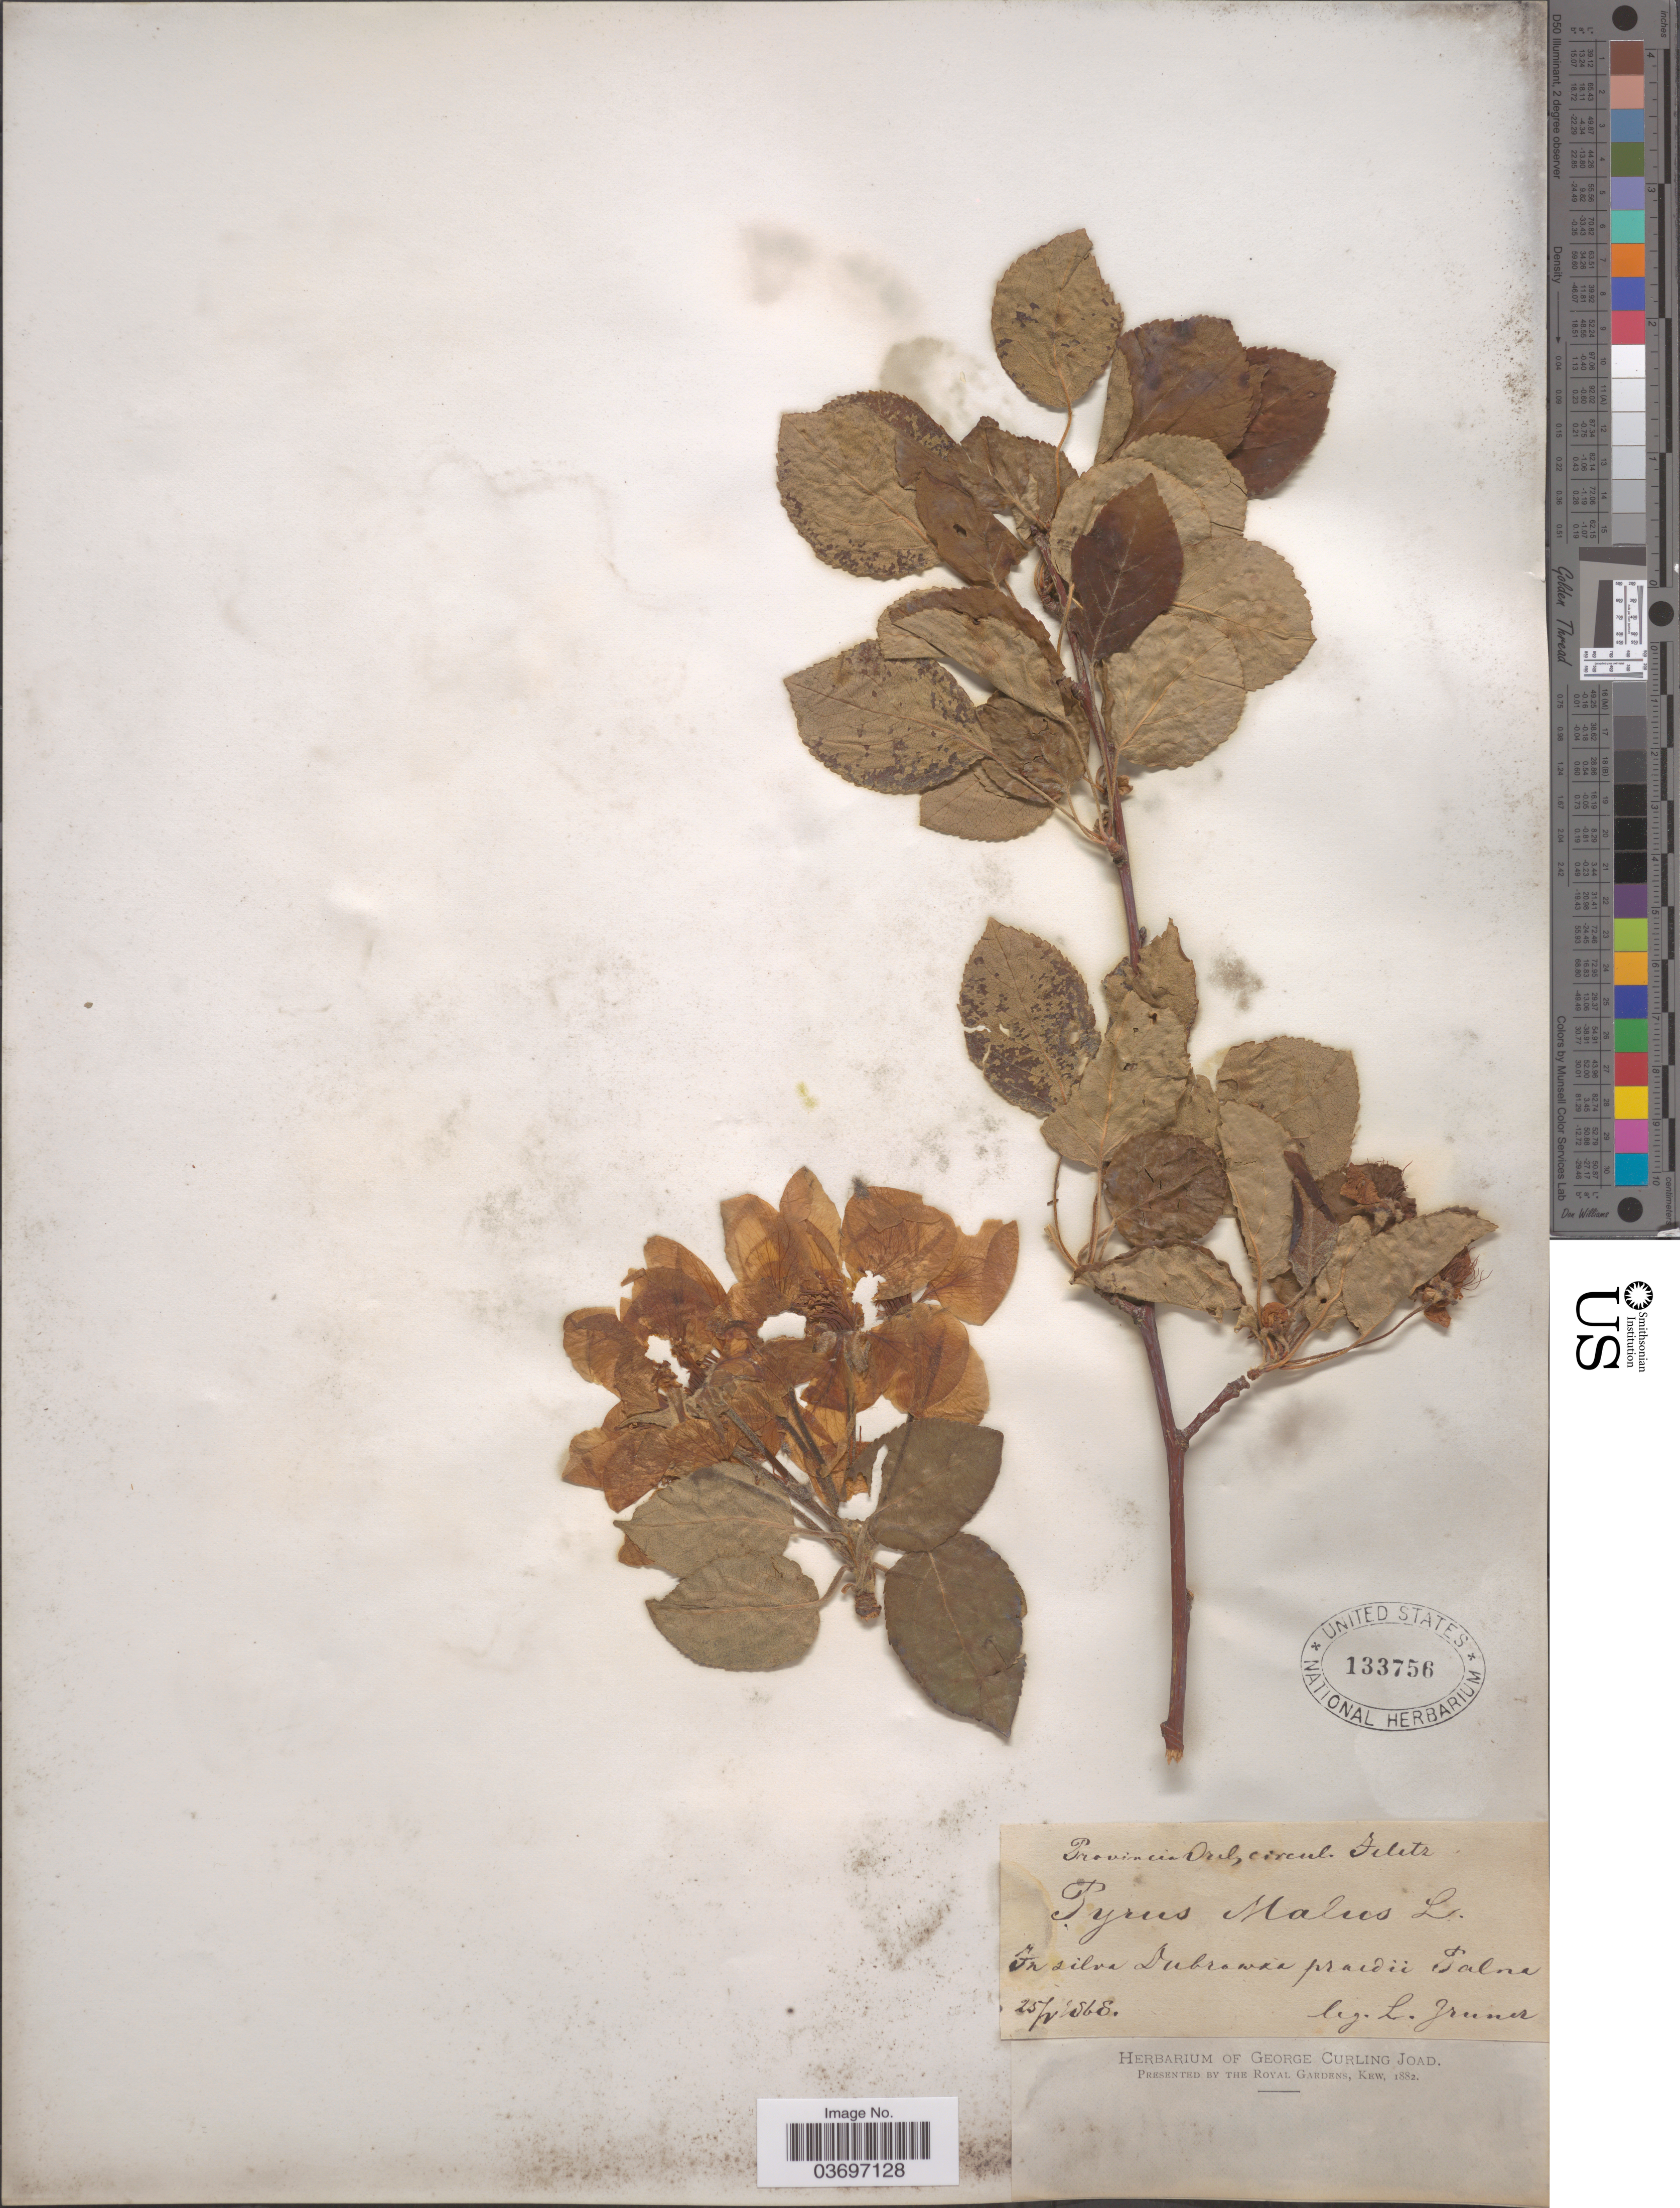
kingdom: Plantae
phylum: Tracheophyta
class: Magnoliopsida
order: Rosales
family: Rosaceae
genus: Malus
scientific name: Malus pumila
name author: Mill.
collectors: L. F. Gruner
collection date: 1868-05-25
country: Russian Federation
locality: Provincia Oril, circul. Feletz. In silva Dubrowia praidii Palna.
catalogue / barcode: US 133756